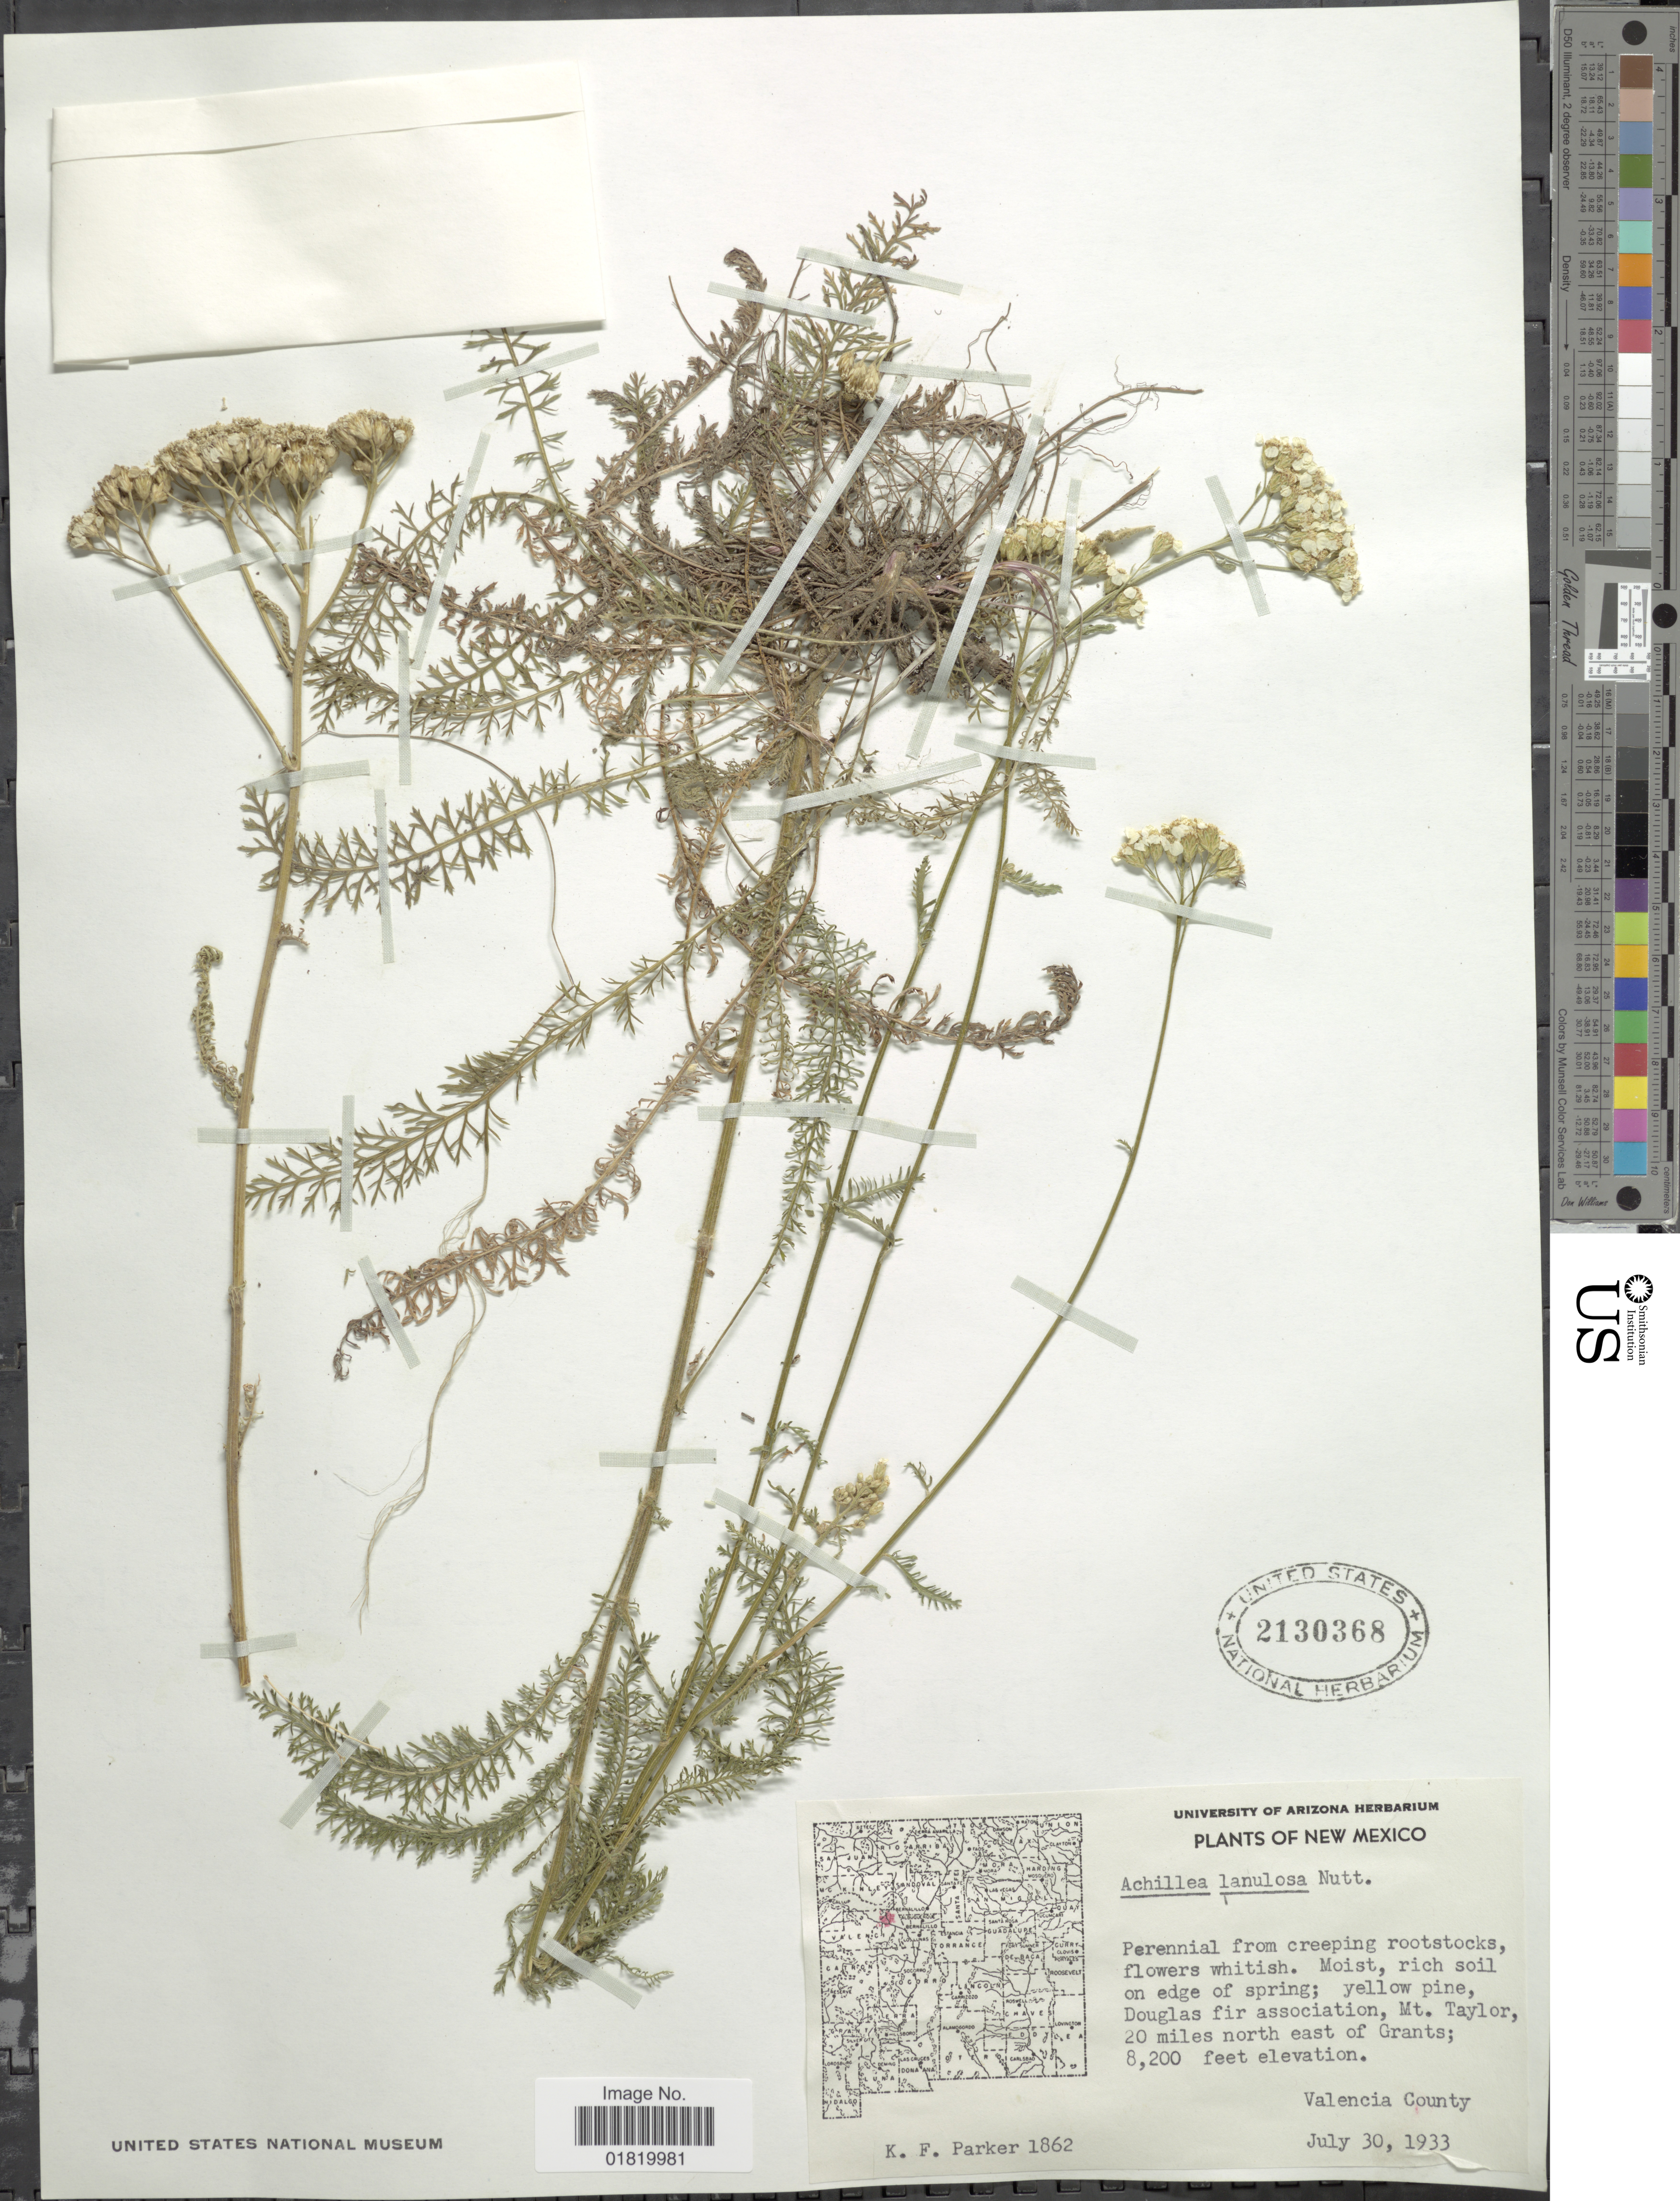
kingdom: Plantae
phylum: Tracheophyta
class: Magnoliopsida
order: Asterales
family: Asteraceae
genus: Achillea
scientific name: Achillea lanulosa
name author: Nutt.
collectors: K. F. Parker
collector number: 1862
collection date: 1933-07-30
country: United States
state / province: New Mexico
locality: Mt. Taylor, 20 miles north east of Grants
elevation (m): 2499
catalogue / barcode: US 2130368